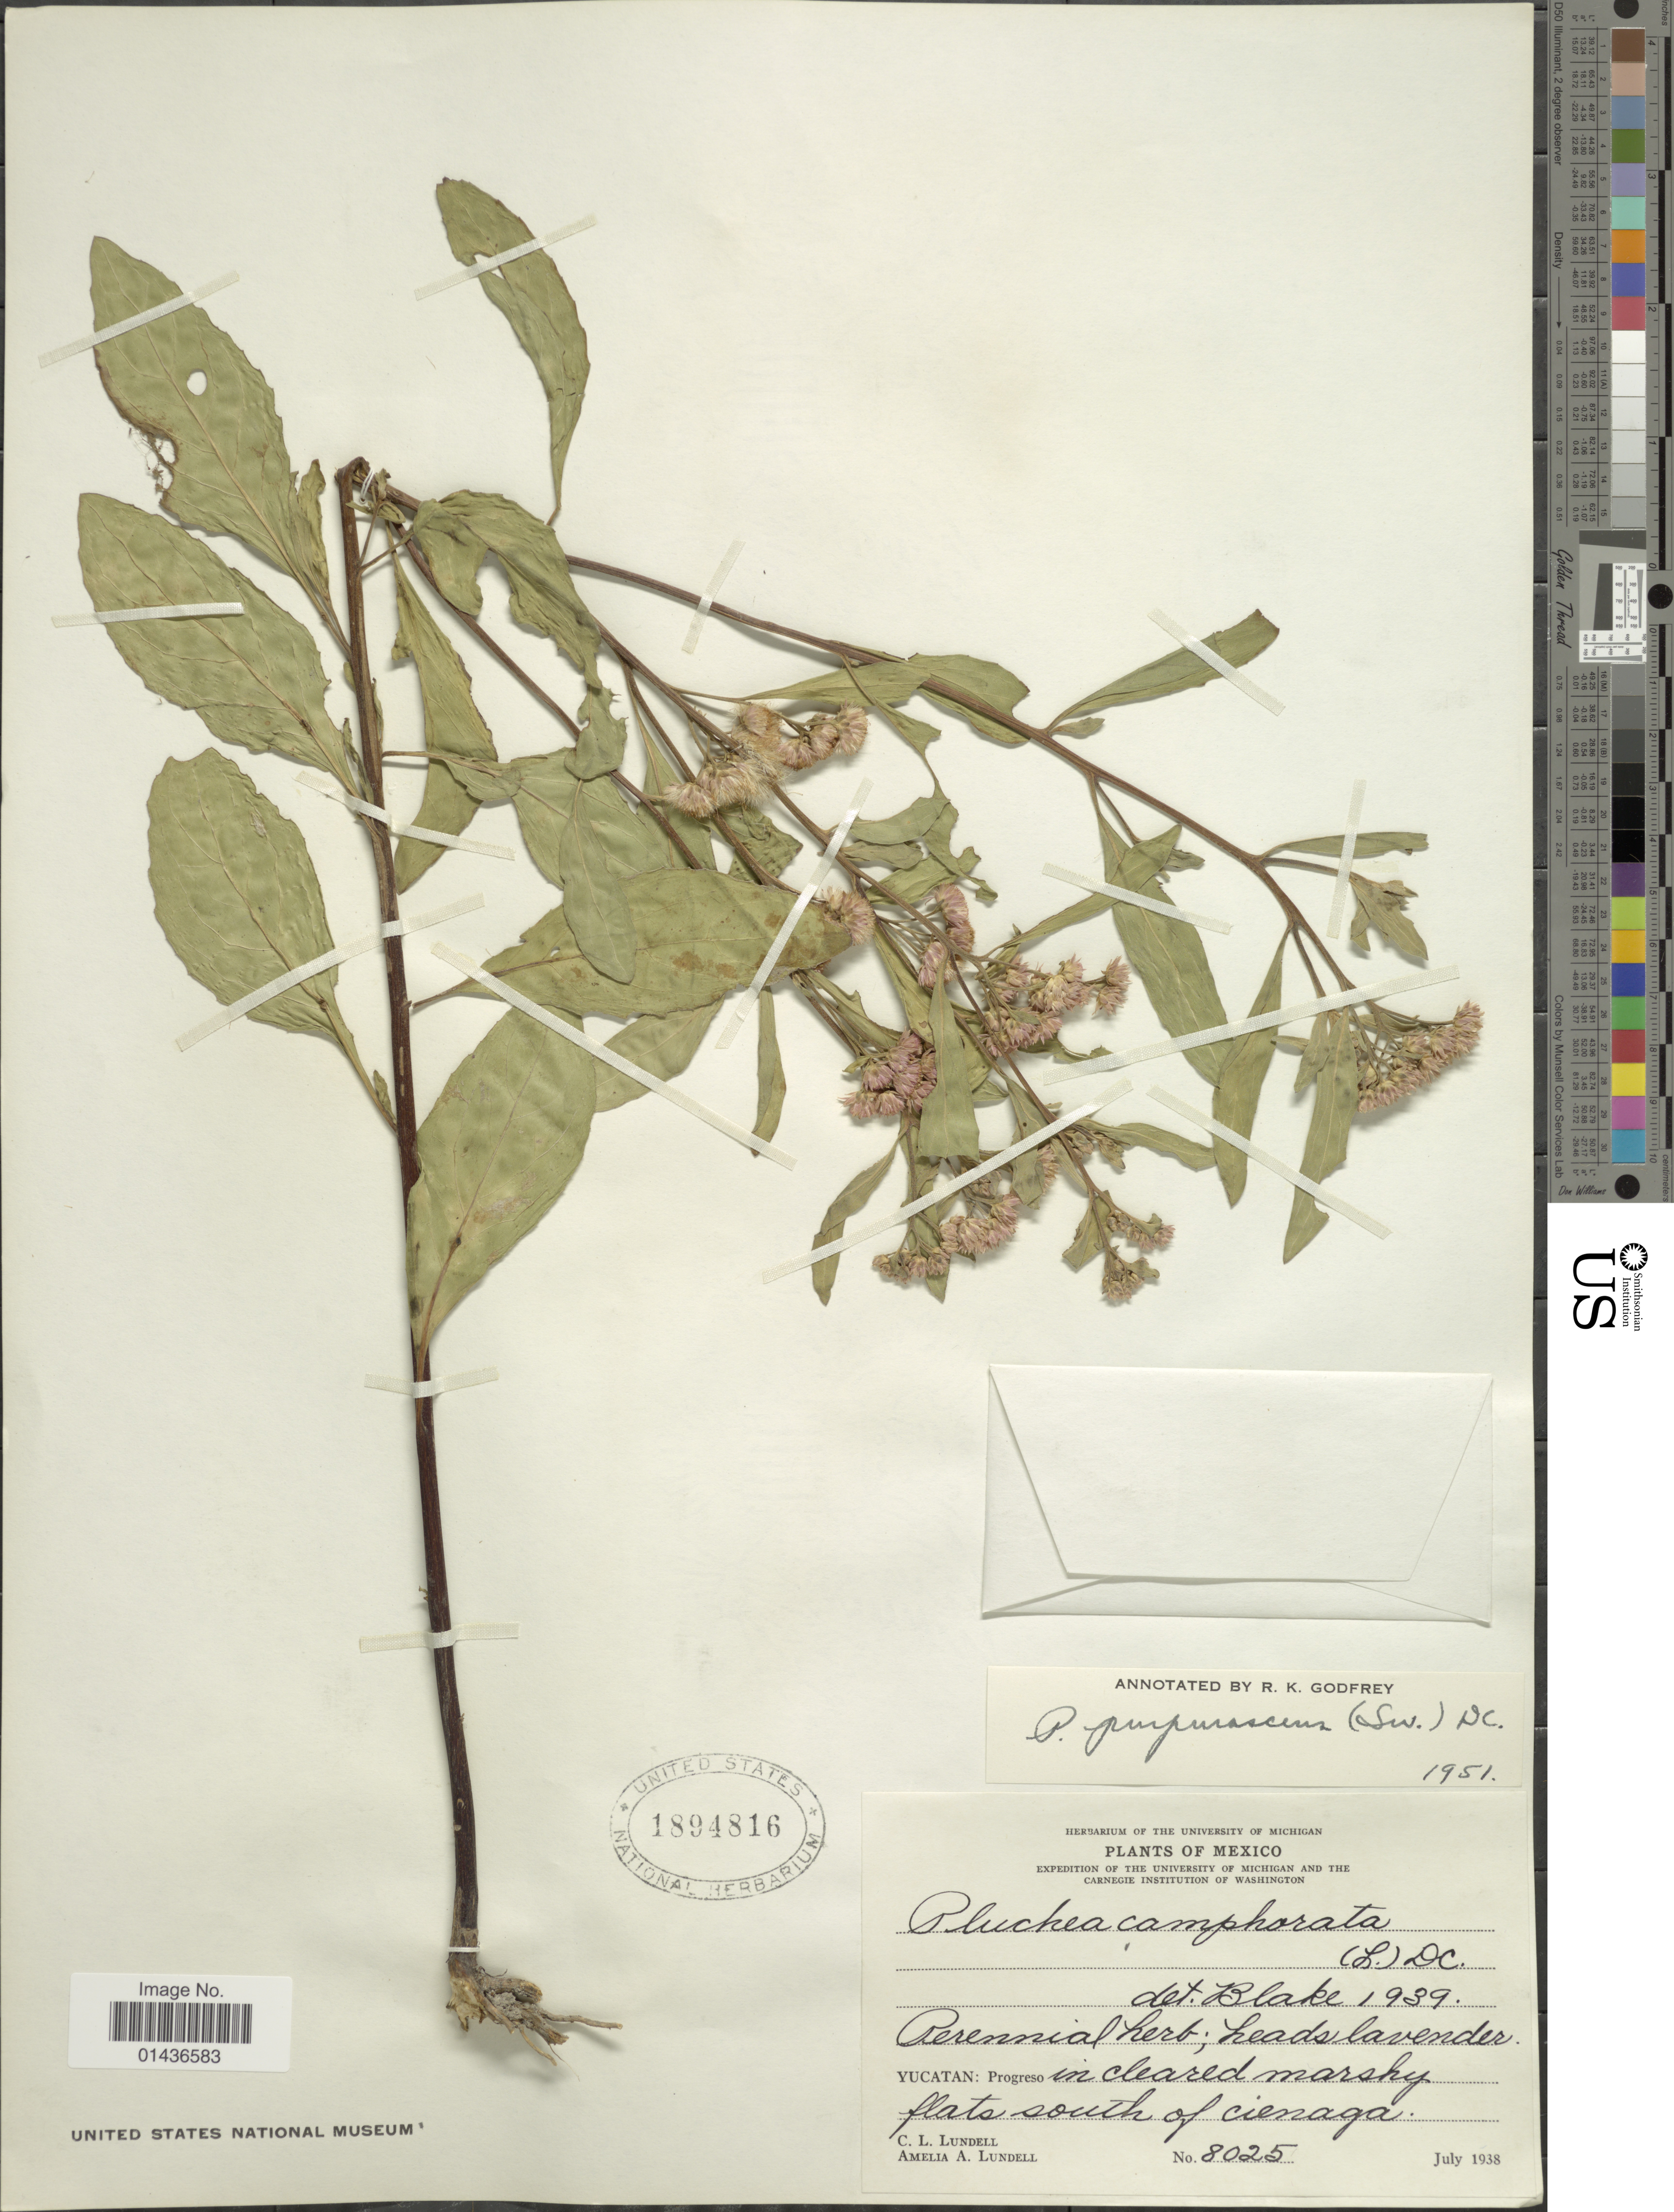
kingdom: Plantae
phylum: Tracheophyta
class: Magnoliopsida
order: Asterales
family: Asteraceae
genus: Pluchea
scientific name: Pluchea odorata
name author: (L.) Cass.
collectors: C. L. Lundell & A. A. Lundell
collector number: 8025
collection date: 1938-07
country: Mexico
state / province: Yucatán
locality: Progreso, south of cienaga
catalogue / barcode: US 1894816